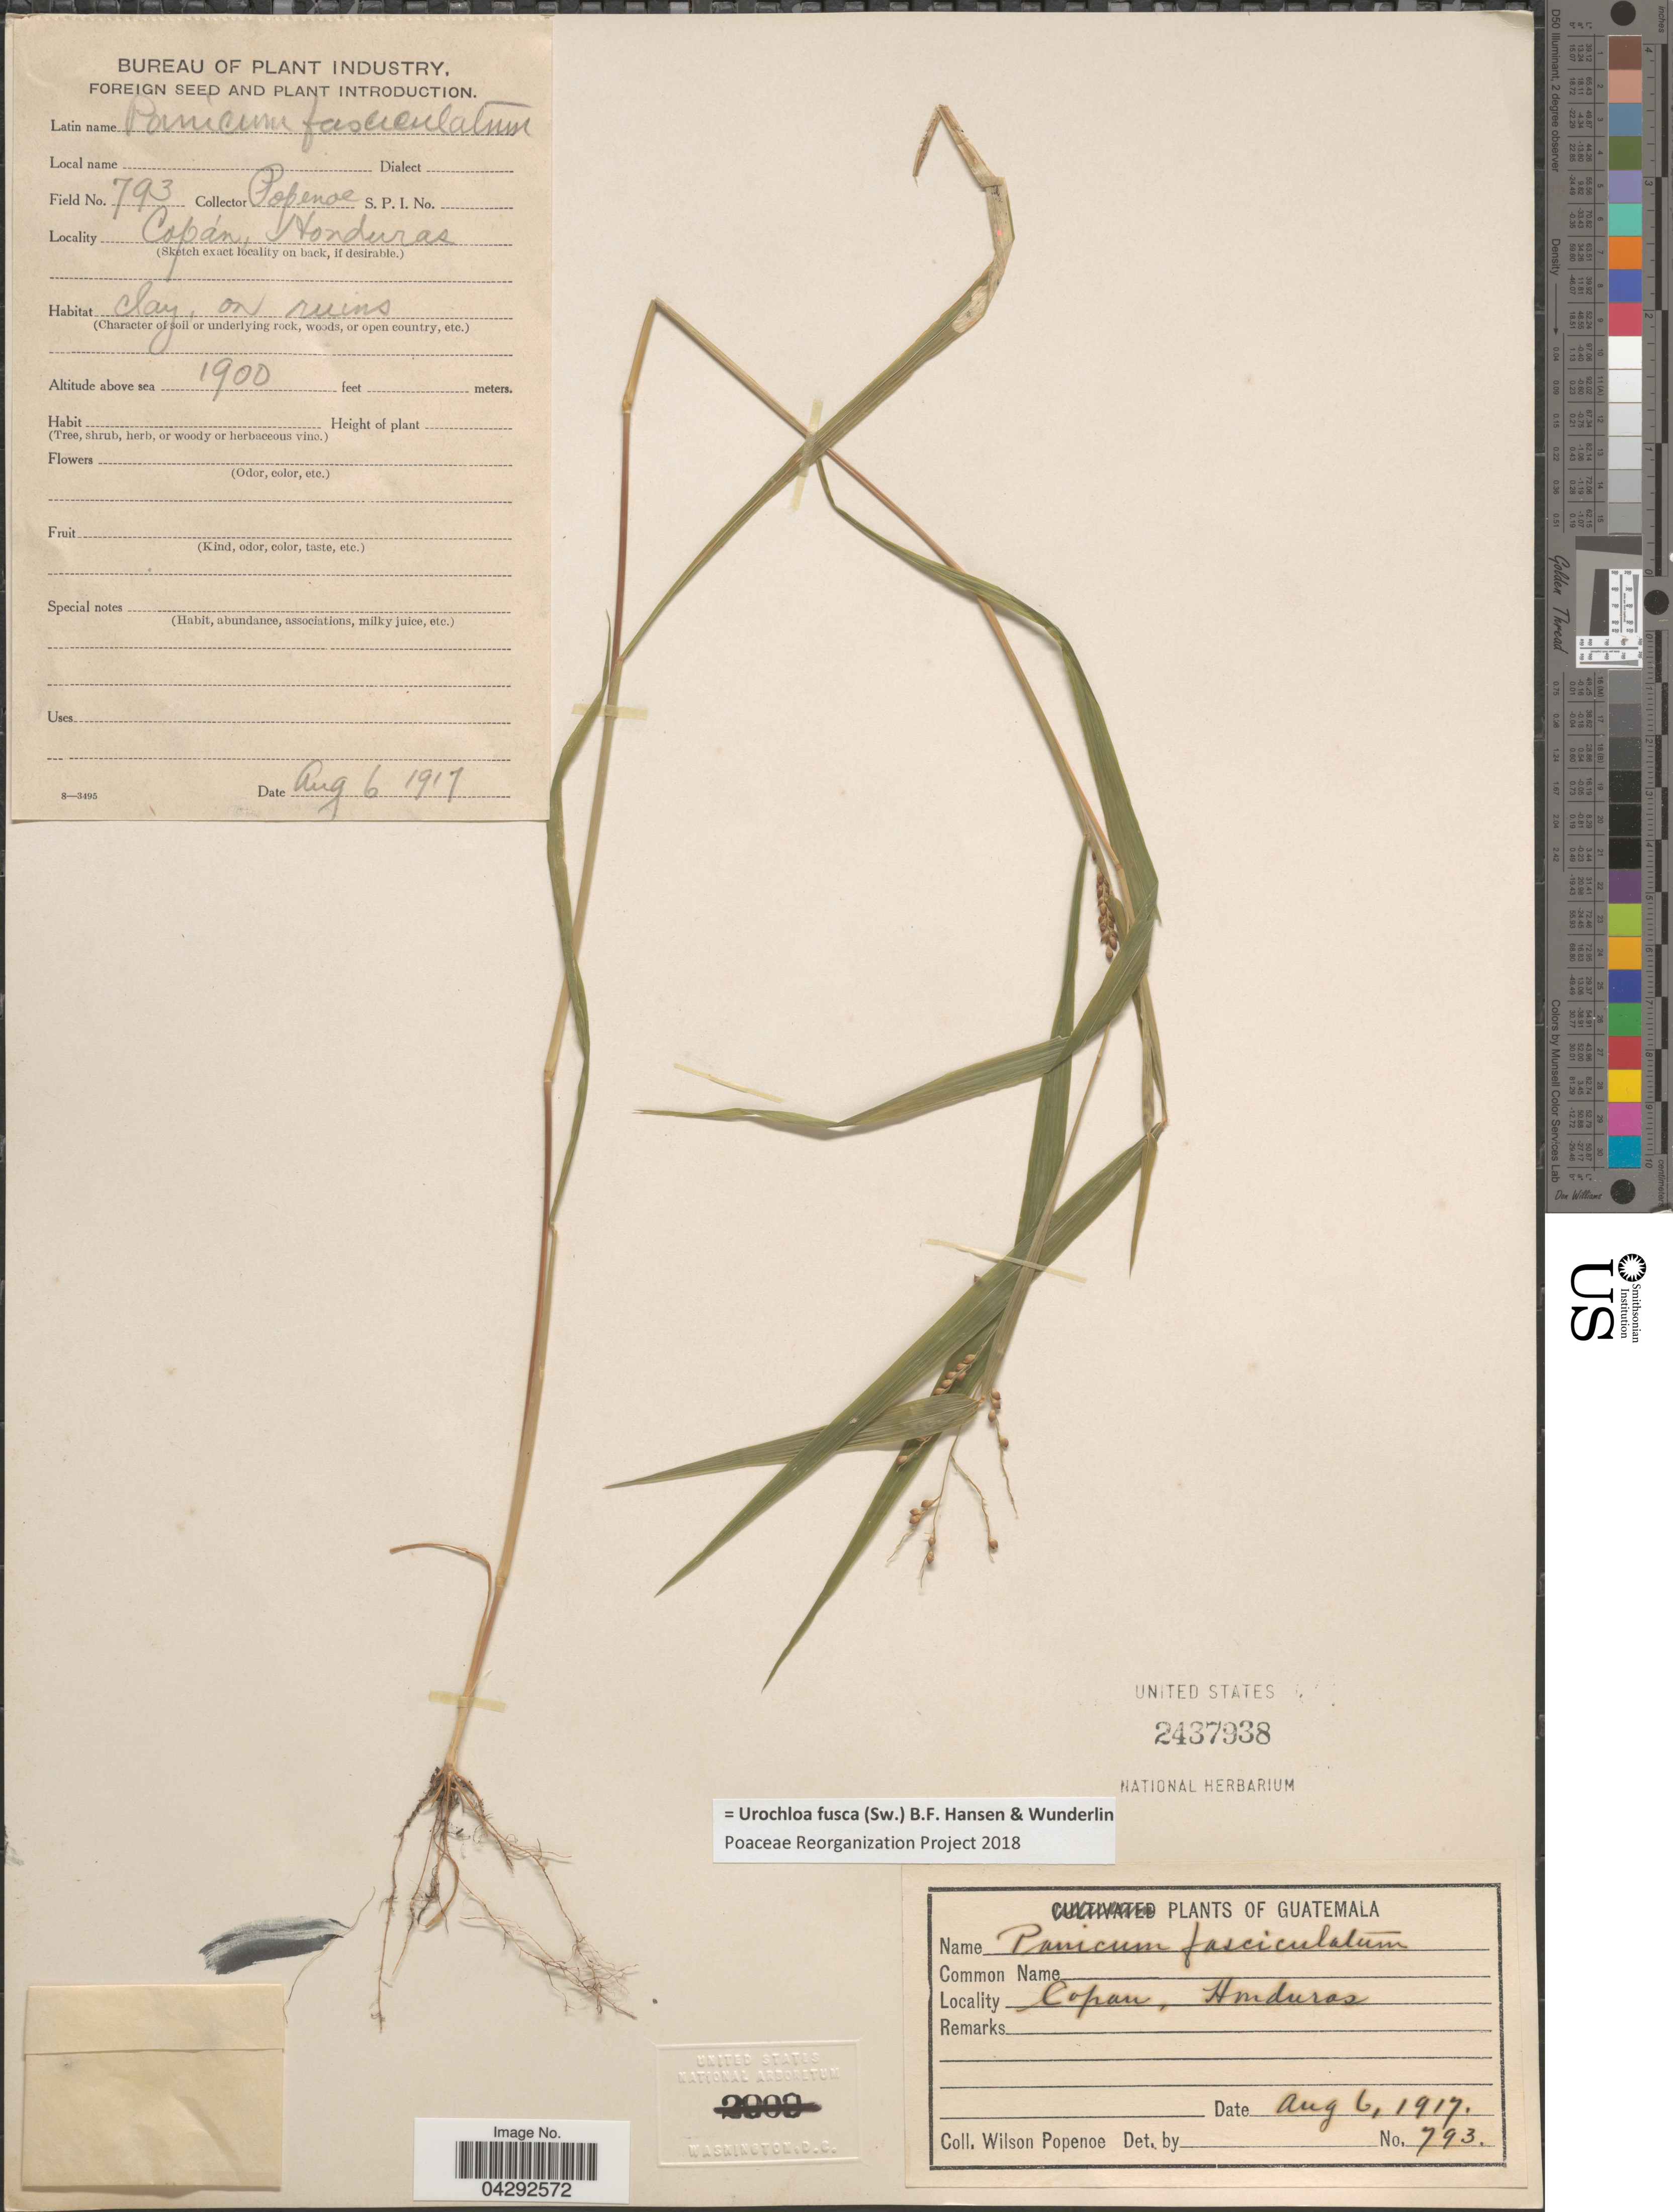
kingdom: Plantae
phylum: Tracheophyta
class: Liliopsida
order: Poales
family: Poaceae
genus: Urochloa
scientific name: Urochloa fusca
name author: (Sw.) B.F. Hansen & Wunderlin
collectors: F. Popenoe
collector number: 793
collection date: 1917-08-06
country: Honduras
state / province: Copan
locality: Clay, on ruins.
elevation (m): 579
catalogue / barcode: US 2437938